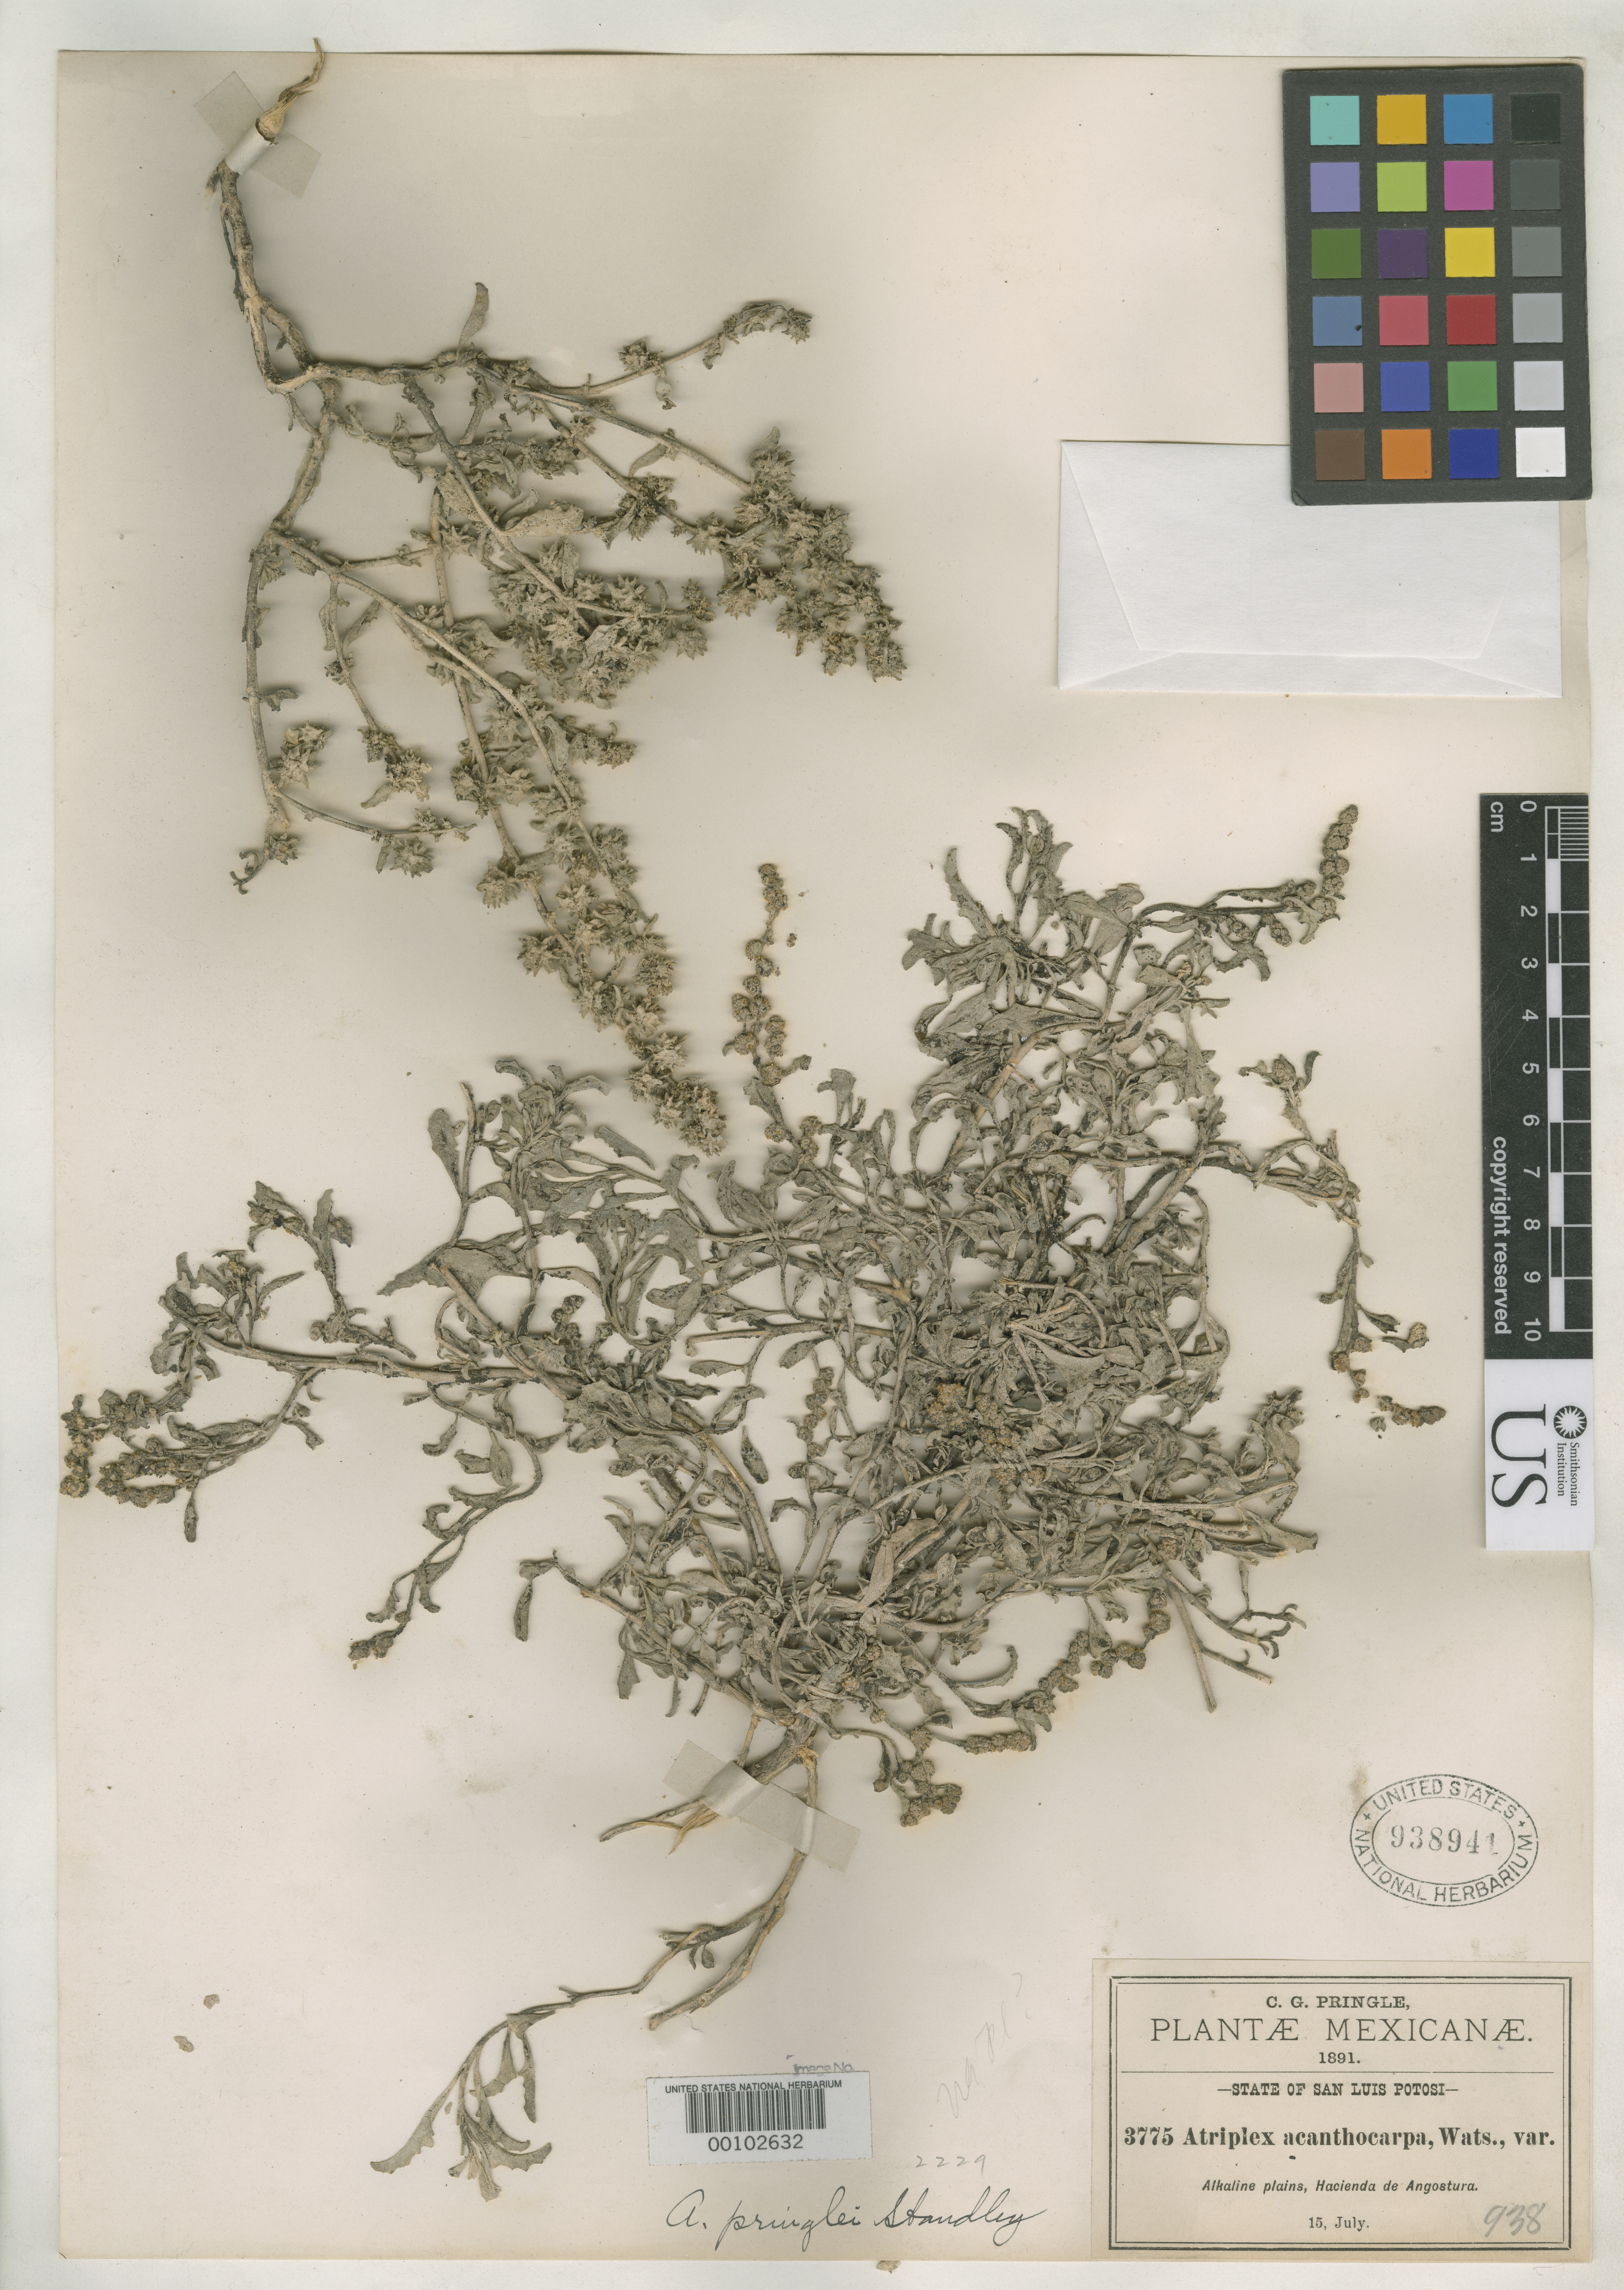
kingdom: Plantae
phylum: Tracheophyta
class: Magnoliopsida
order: Caryophyllales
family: Amaranthaceae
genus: Atriplex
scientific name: Atriplex pringlei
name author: Standl.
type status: Isotype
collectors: C. G. Pringle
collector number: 3775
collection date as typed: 15 Jul 1891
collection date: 1891-07-15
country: Mexico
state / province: San Luis Potosi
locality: Hacienda de Angostura.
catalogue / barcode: US 938941